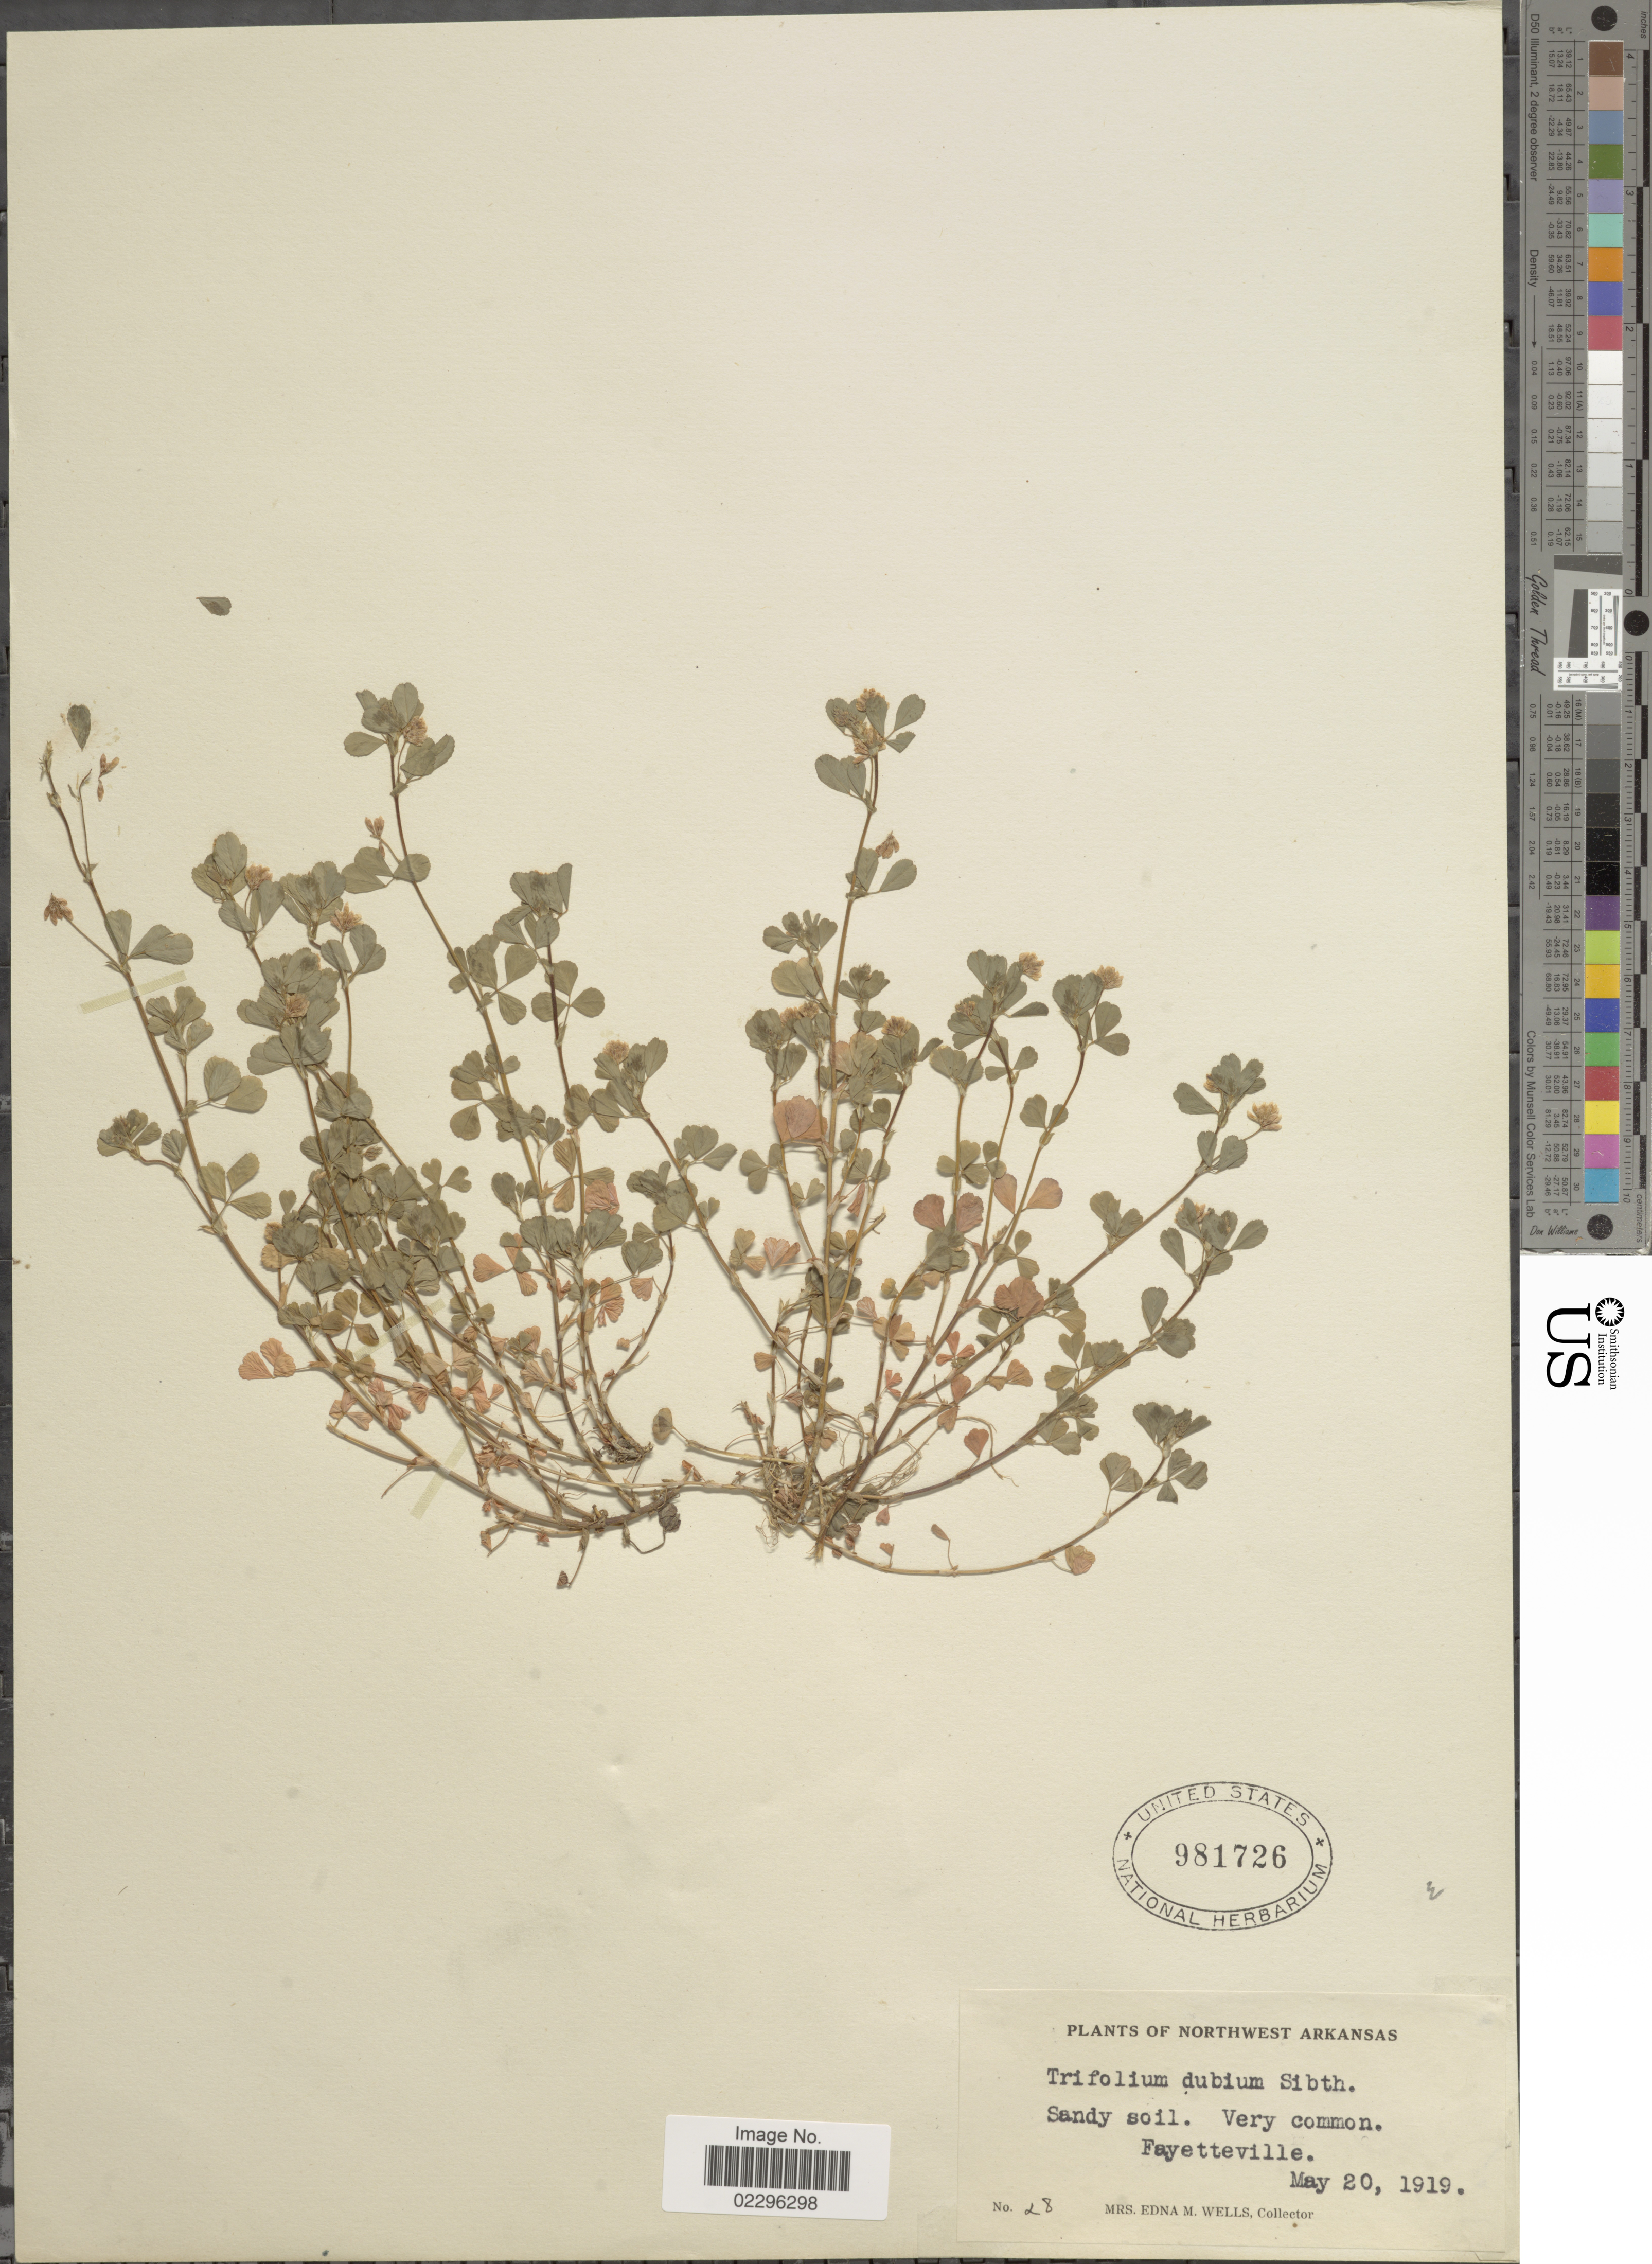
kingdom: Plantae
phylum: Tracheophyta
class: Magnoliopsida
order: Fabales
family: Fabaceae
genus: Trifolium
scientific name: Trifolium dubium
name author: Sibth.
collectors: E. M. Wells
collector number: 28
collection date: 1919-05-20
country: United States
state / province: Arkansas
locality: Northwest Arkansas. Fayetteville.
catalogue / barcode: US 981726